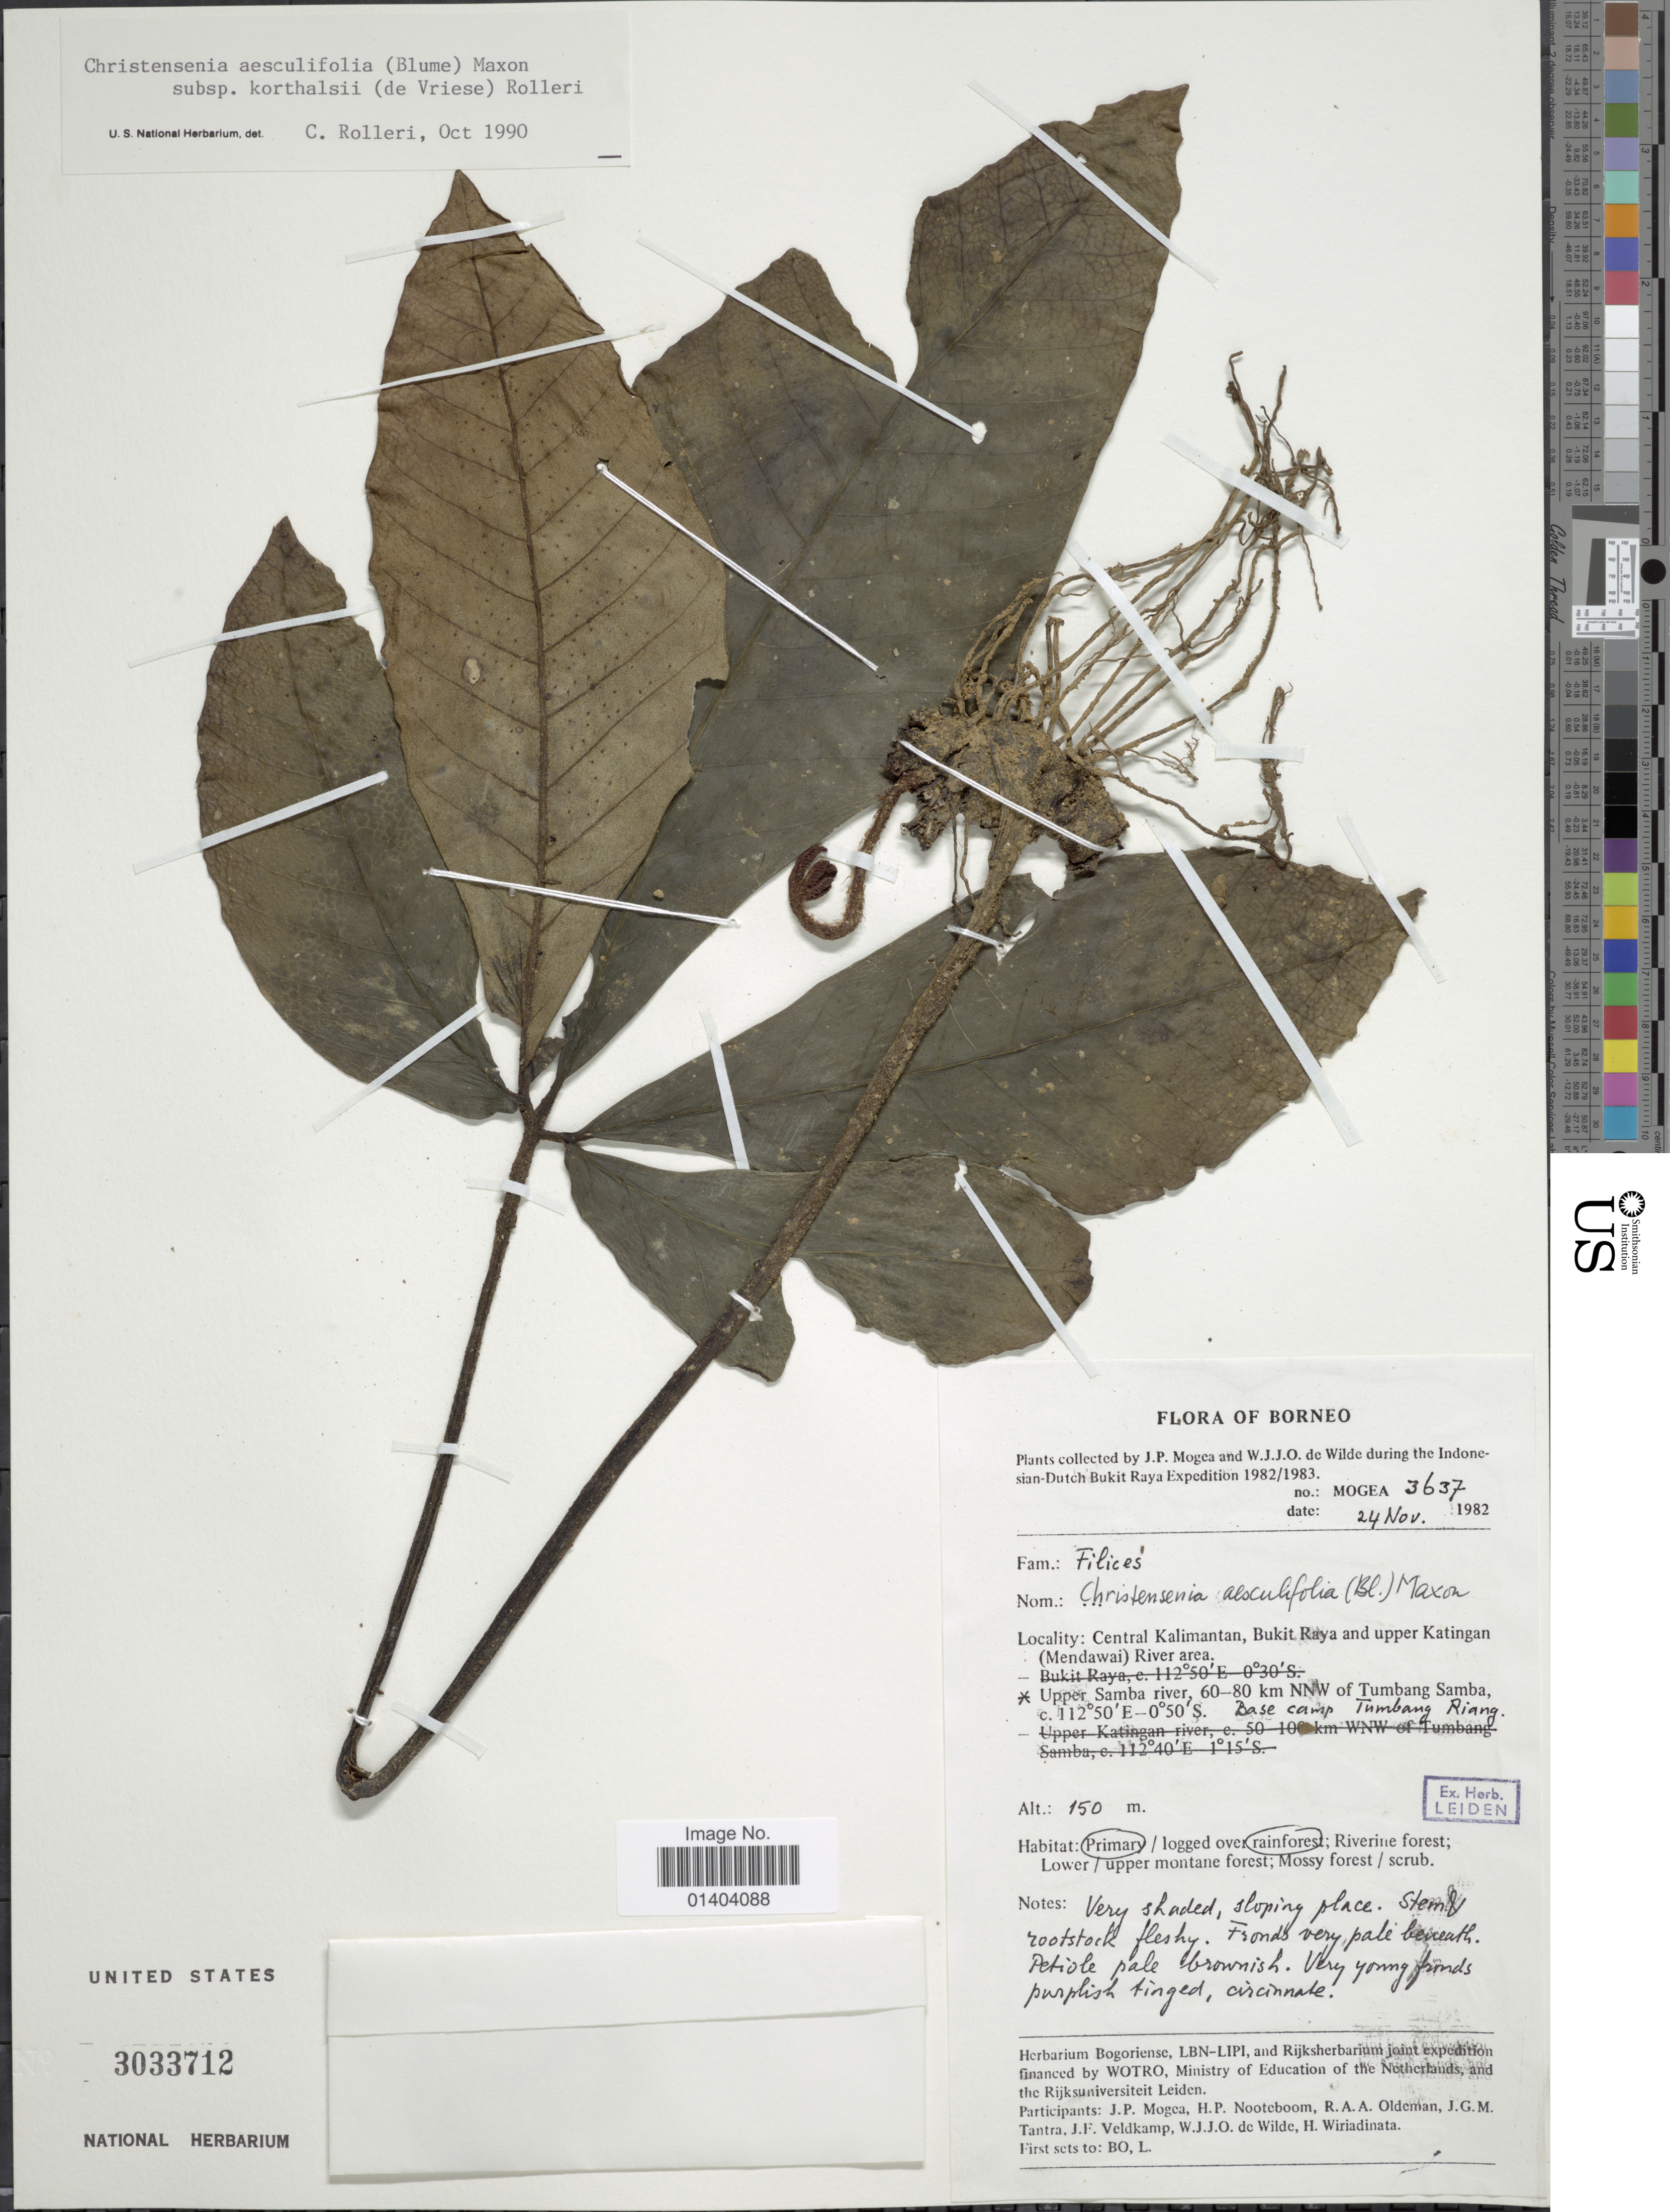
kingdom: Plantae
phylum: Tracheophyta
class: Polypodiopsida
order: Marattiales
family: Marattiaceae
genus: Christensenia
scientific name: Christensenia aesculifolia subsp. korthalsii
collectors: J. Mogea & W. J. de Wilde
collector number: Mogea 3637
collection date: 1982-11-24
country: Indonesia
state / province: Kalimantan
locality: Borneo Central Kalimantan, Bukit Raya and upper Katingan Mendawai river area upper Samba river 60-80km NNW of Tumbang Samba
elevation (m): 150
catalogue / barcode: US 3033712